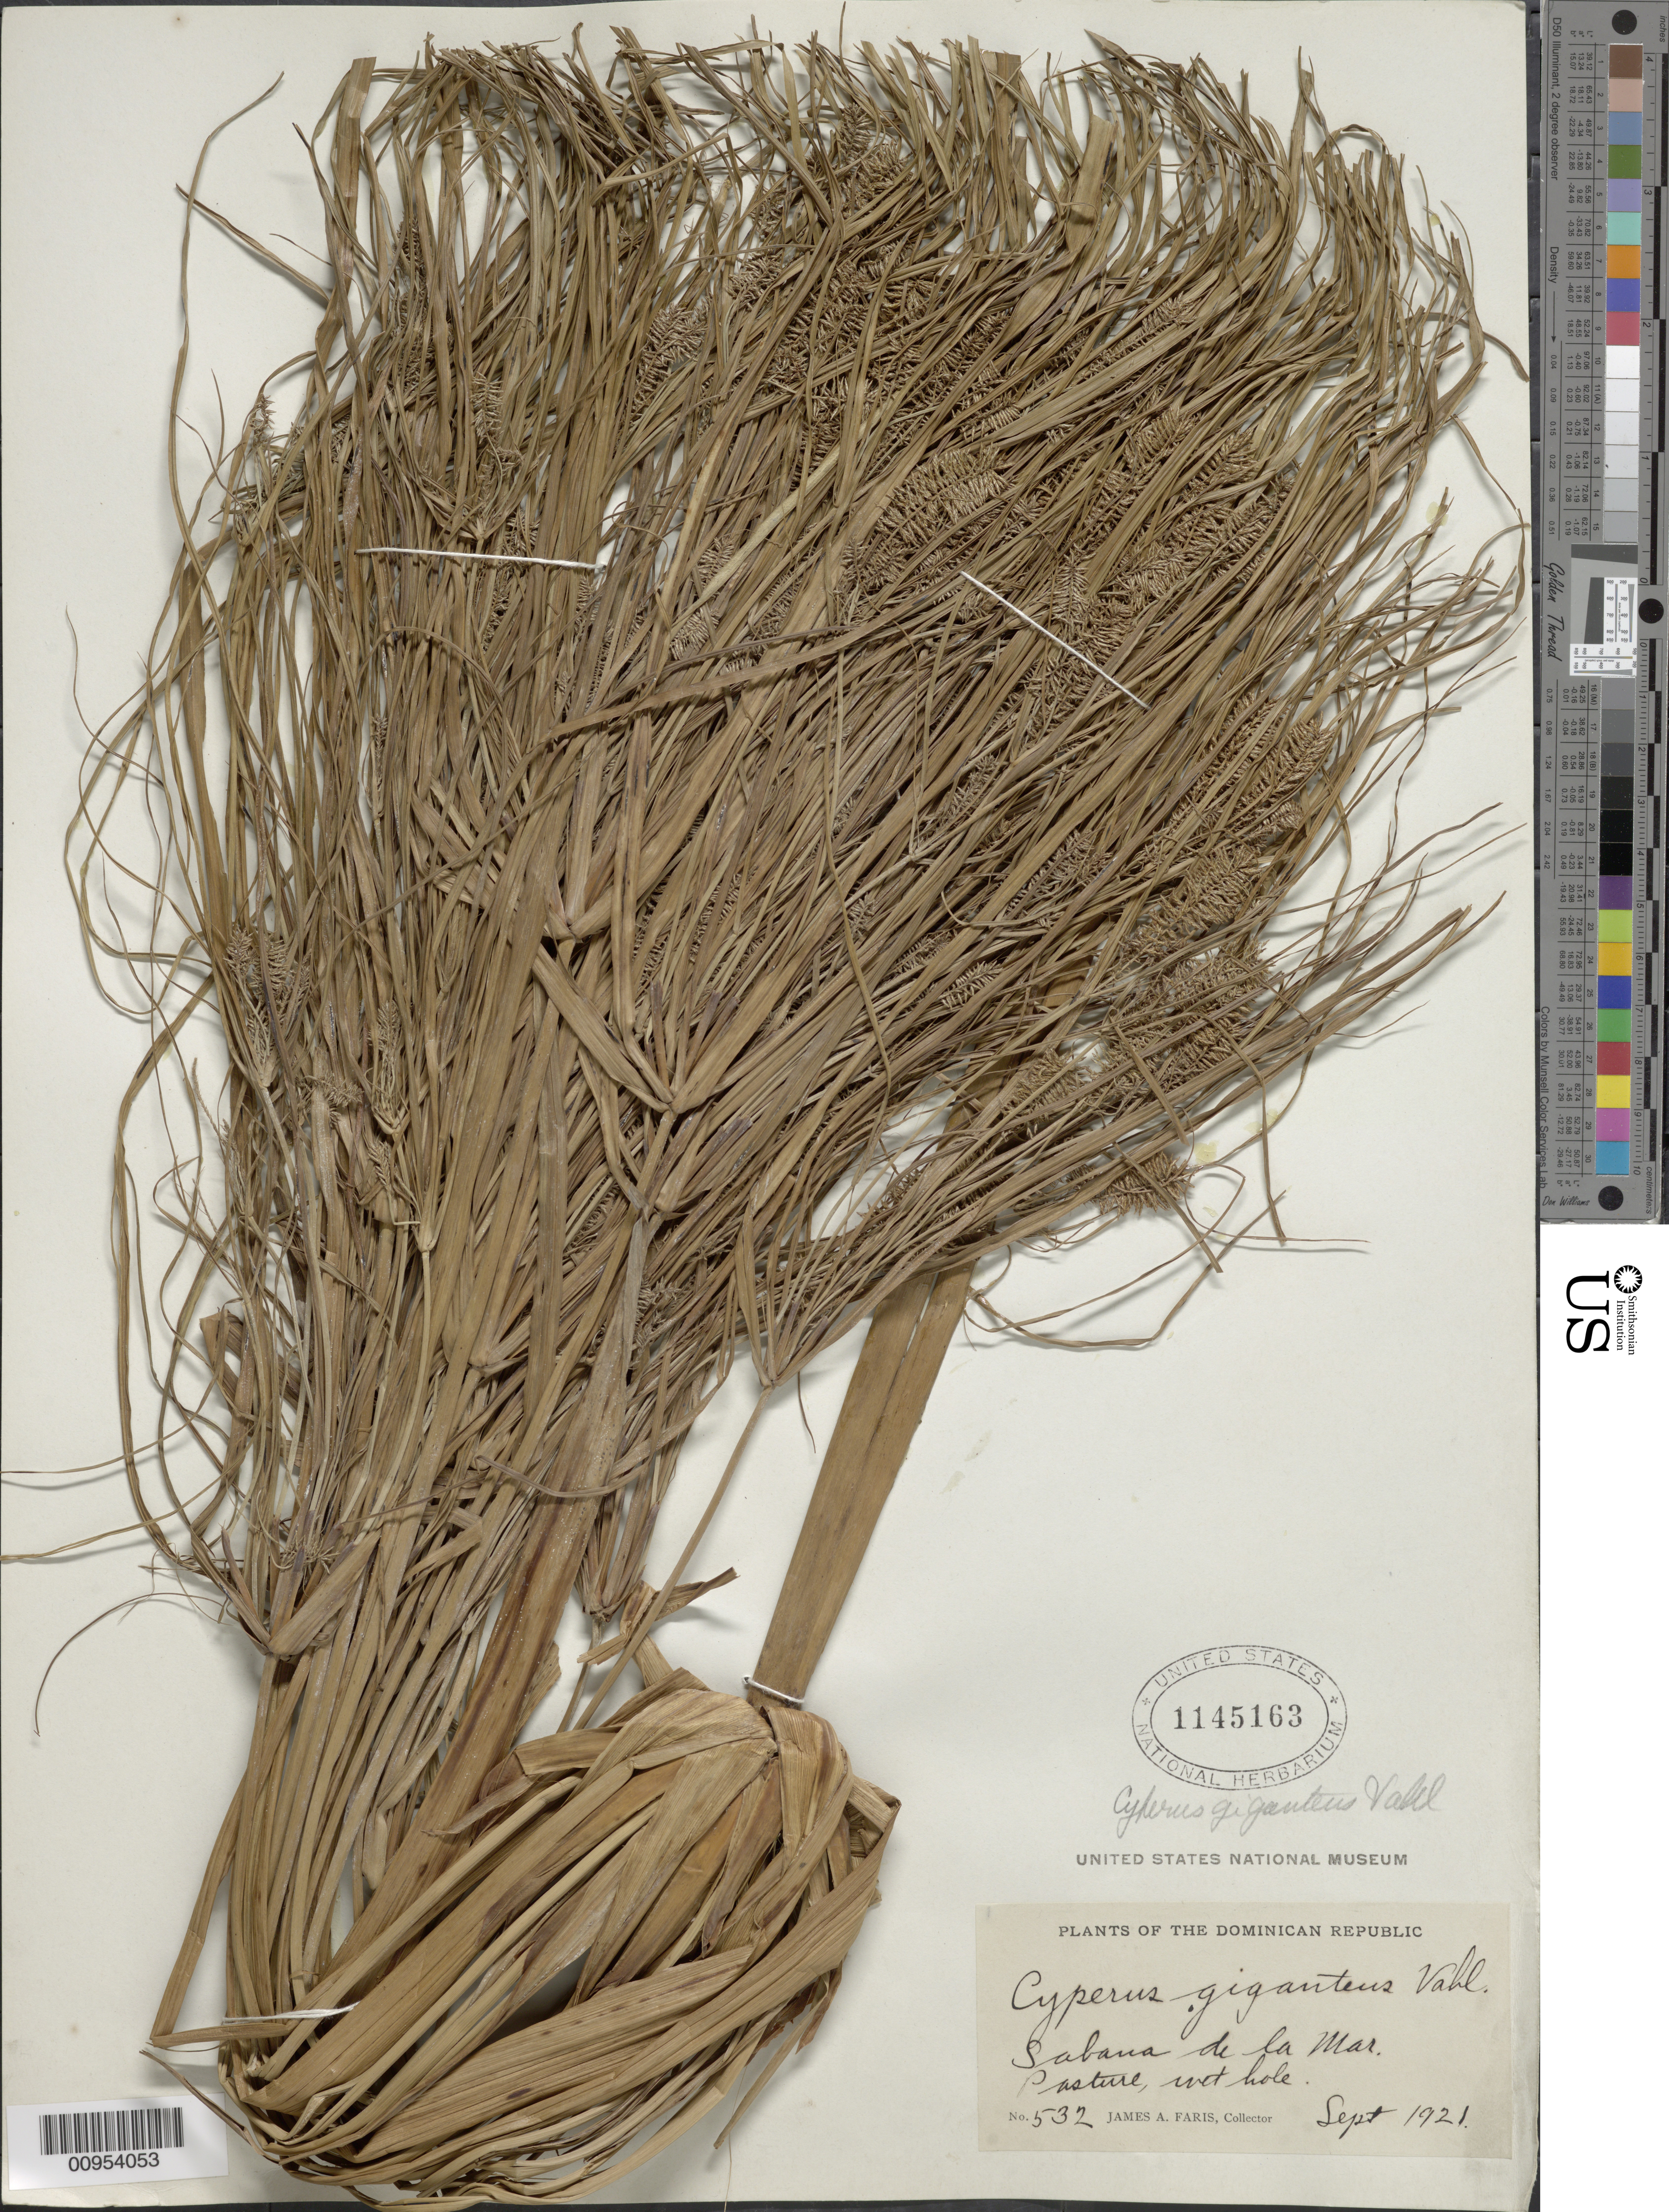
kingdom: Plantae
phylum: Tracheophyta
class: Liliopsida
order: Poales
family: Cyperaceae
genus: Cyperus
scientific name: Cyperus giganteus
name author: Vahl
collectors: J. Faris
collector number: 532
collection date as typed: Sep 1921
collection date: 1921-09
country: Dominican Republic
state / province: San Cristóbal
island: Hispaniola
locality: Sabana de la Mar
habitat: Pasture, wet hole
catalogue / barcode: US 1145163